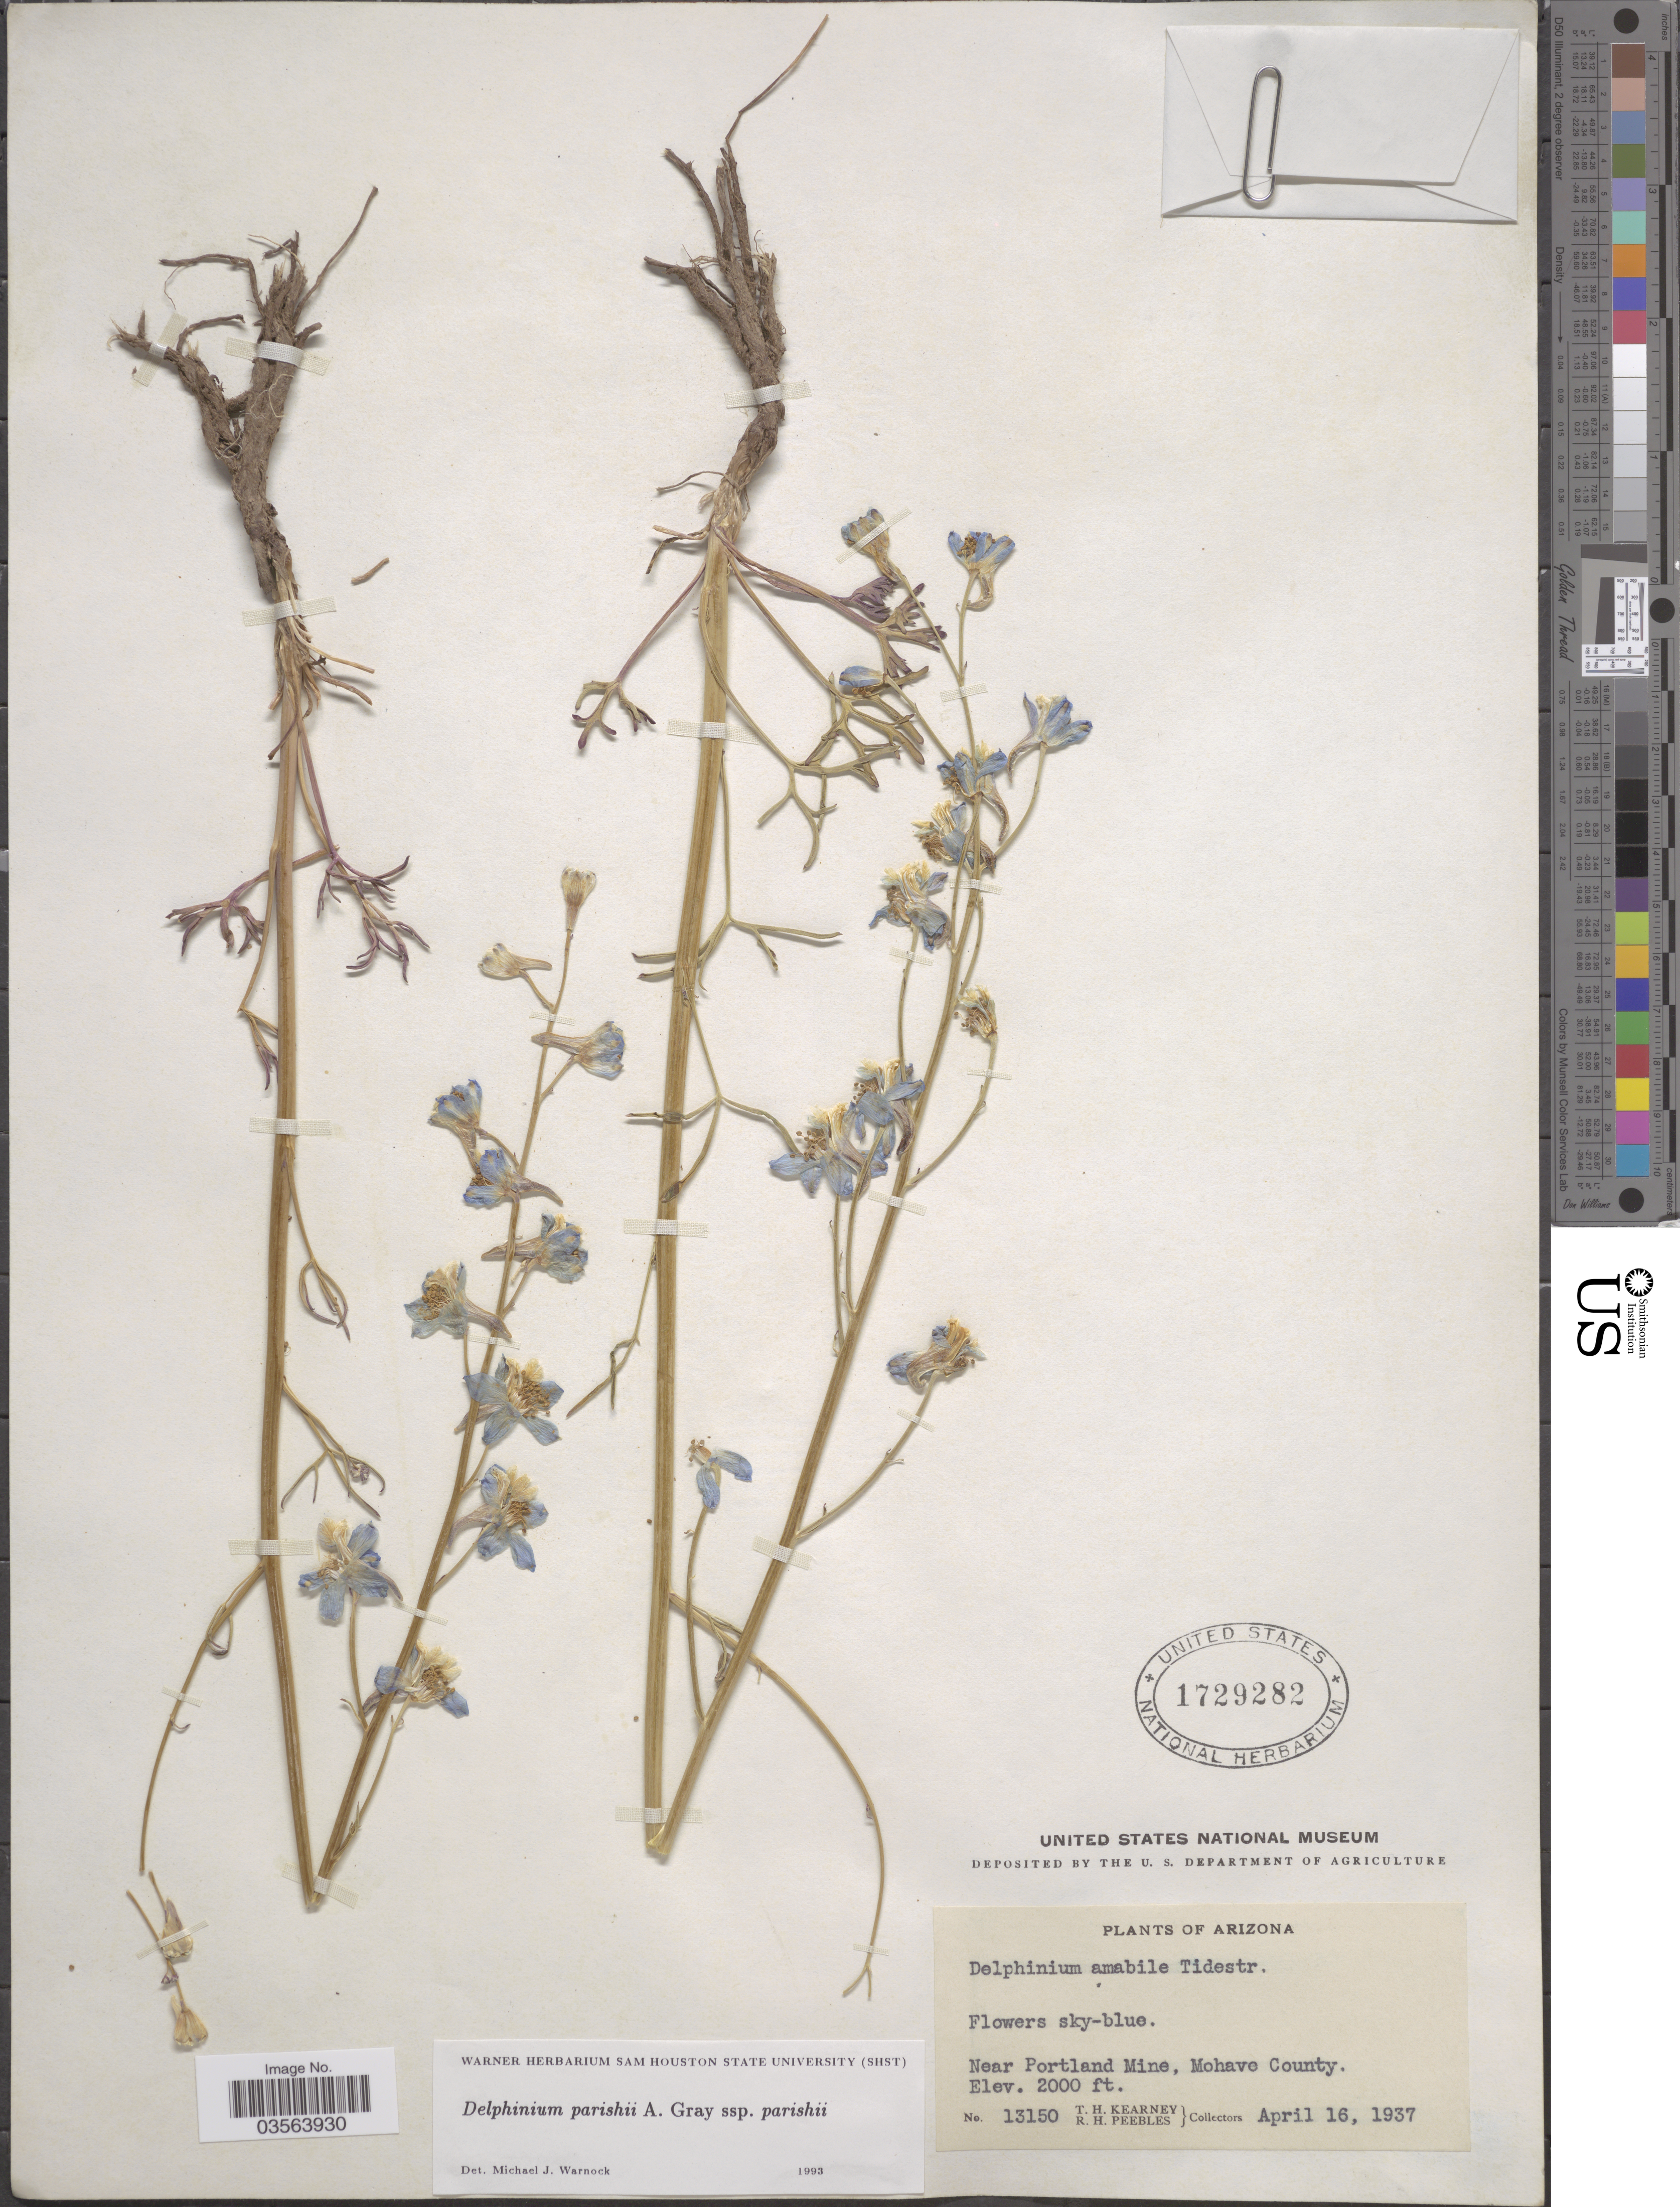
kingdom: Plantae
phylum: Tracheophyta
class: Magnoliopsida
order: Ranunculales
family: Ranunculaceae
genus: Delphinium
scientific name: Delphinium parishii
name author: A. Gray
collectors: T. H. Kearney & R. H. Peebles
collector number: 13150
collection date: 1937-04-16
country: United States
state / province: Arizona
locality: Near Portland Mine, Mohave County.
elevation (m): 610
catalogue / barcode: US 1729282